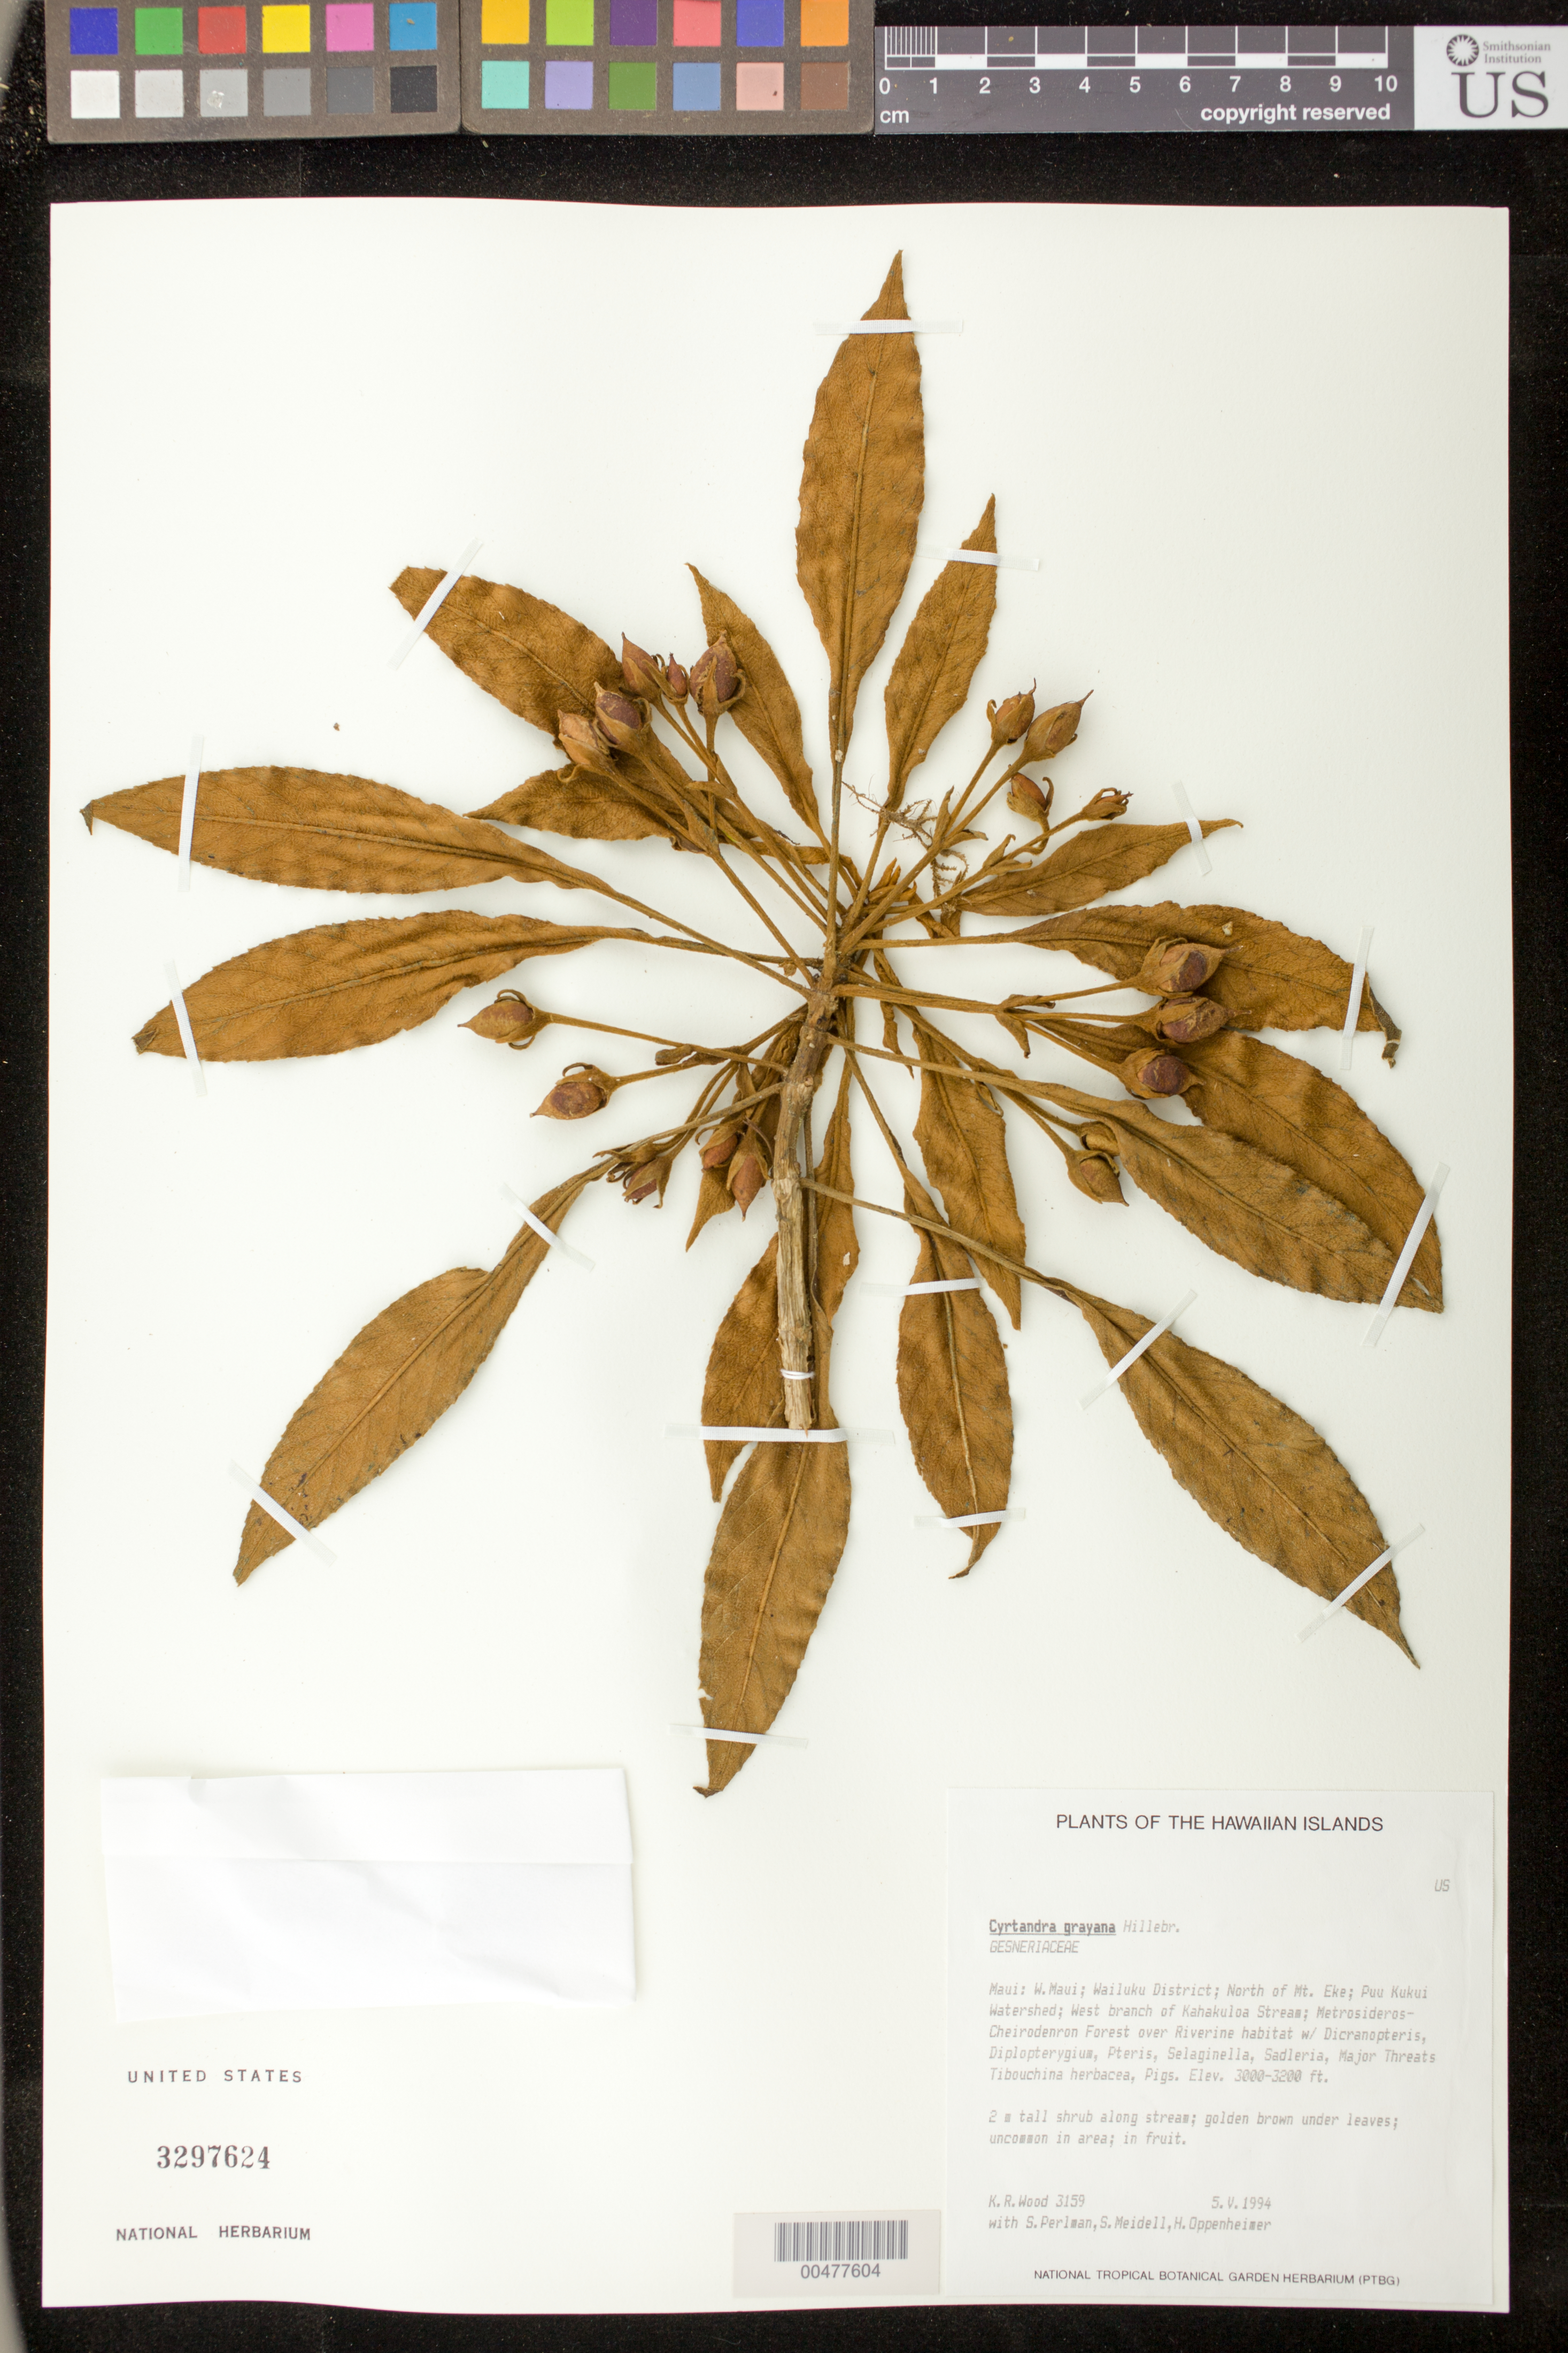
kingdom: Plantae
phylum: Tracheophyta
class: Magnoliopsida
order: Lamiales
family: Gesneriaceae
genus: Cyrtandra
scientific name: Cyrtandra grayana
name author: Hillebr.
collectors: K. R. Wood, S. P. Perlman, S. Meidell & H. Oppenheimer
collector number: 3159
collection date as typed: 5 May 1994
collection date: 1994-05-05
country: United States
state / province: Hawaii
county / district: Maui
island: Maui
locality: W. Maui, Wailuku Dist., N of Mt. Eke, Puu Kukui Watershed, W branch of Kahakuloa Stream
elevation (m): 914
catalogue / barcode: US 3297624